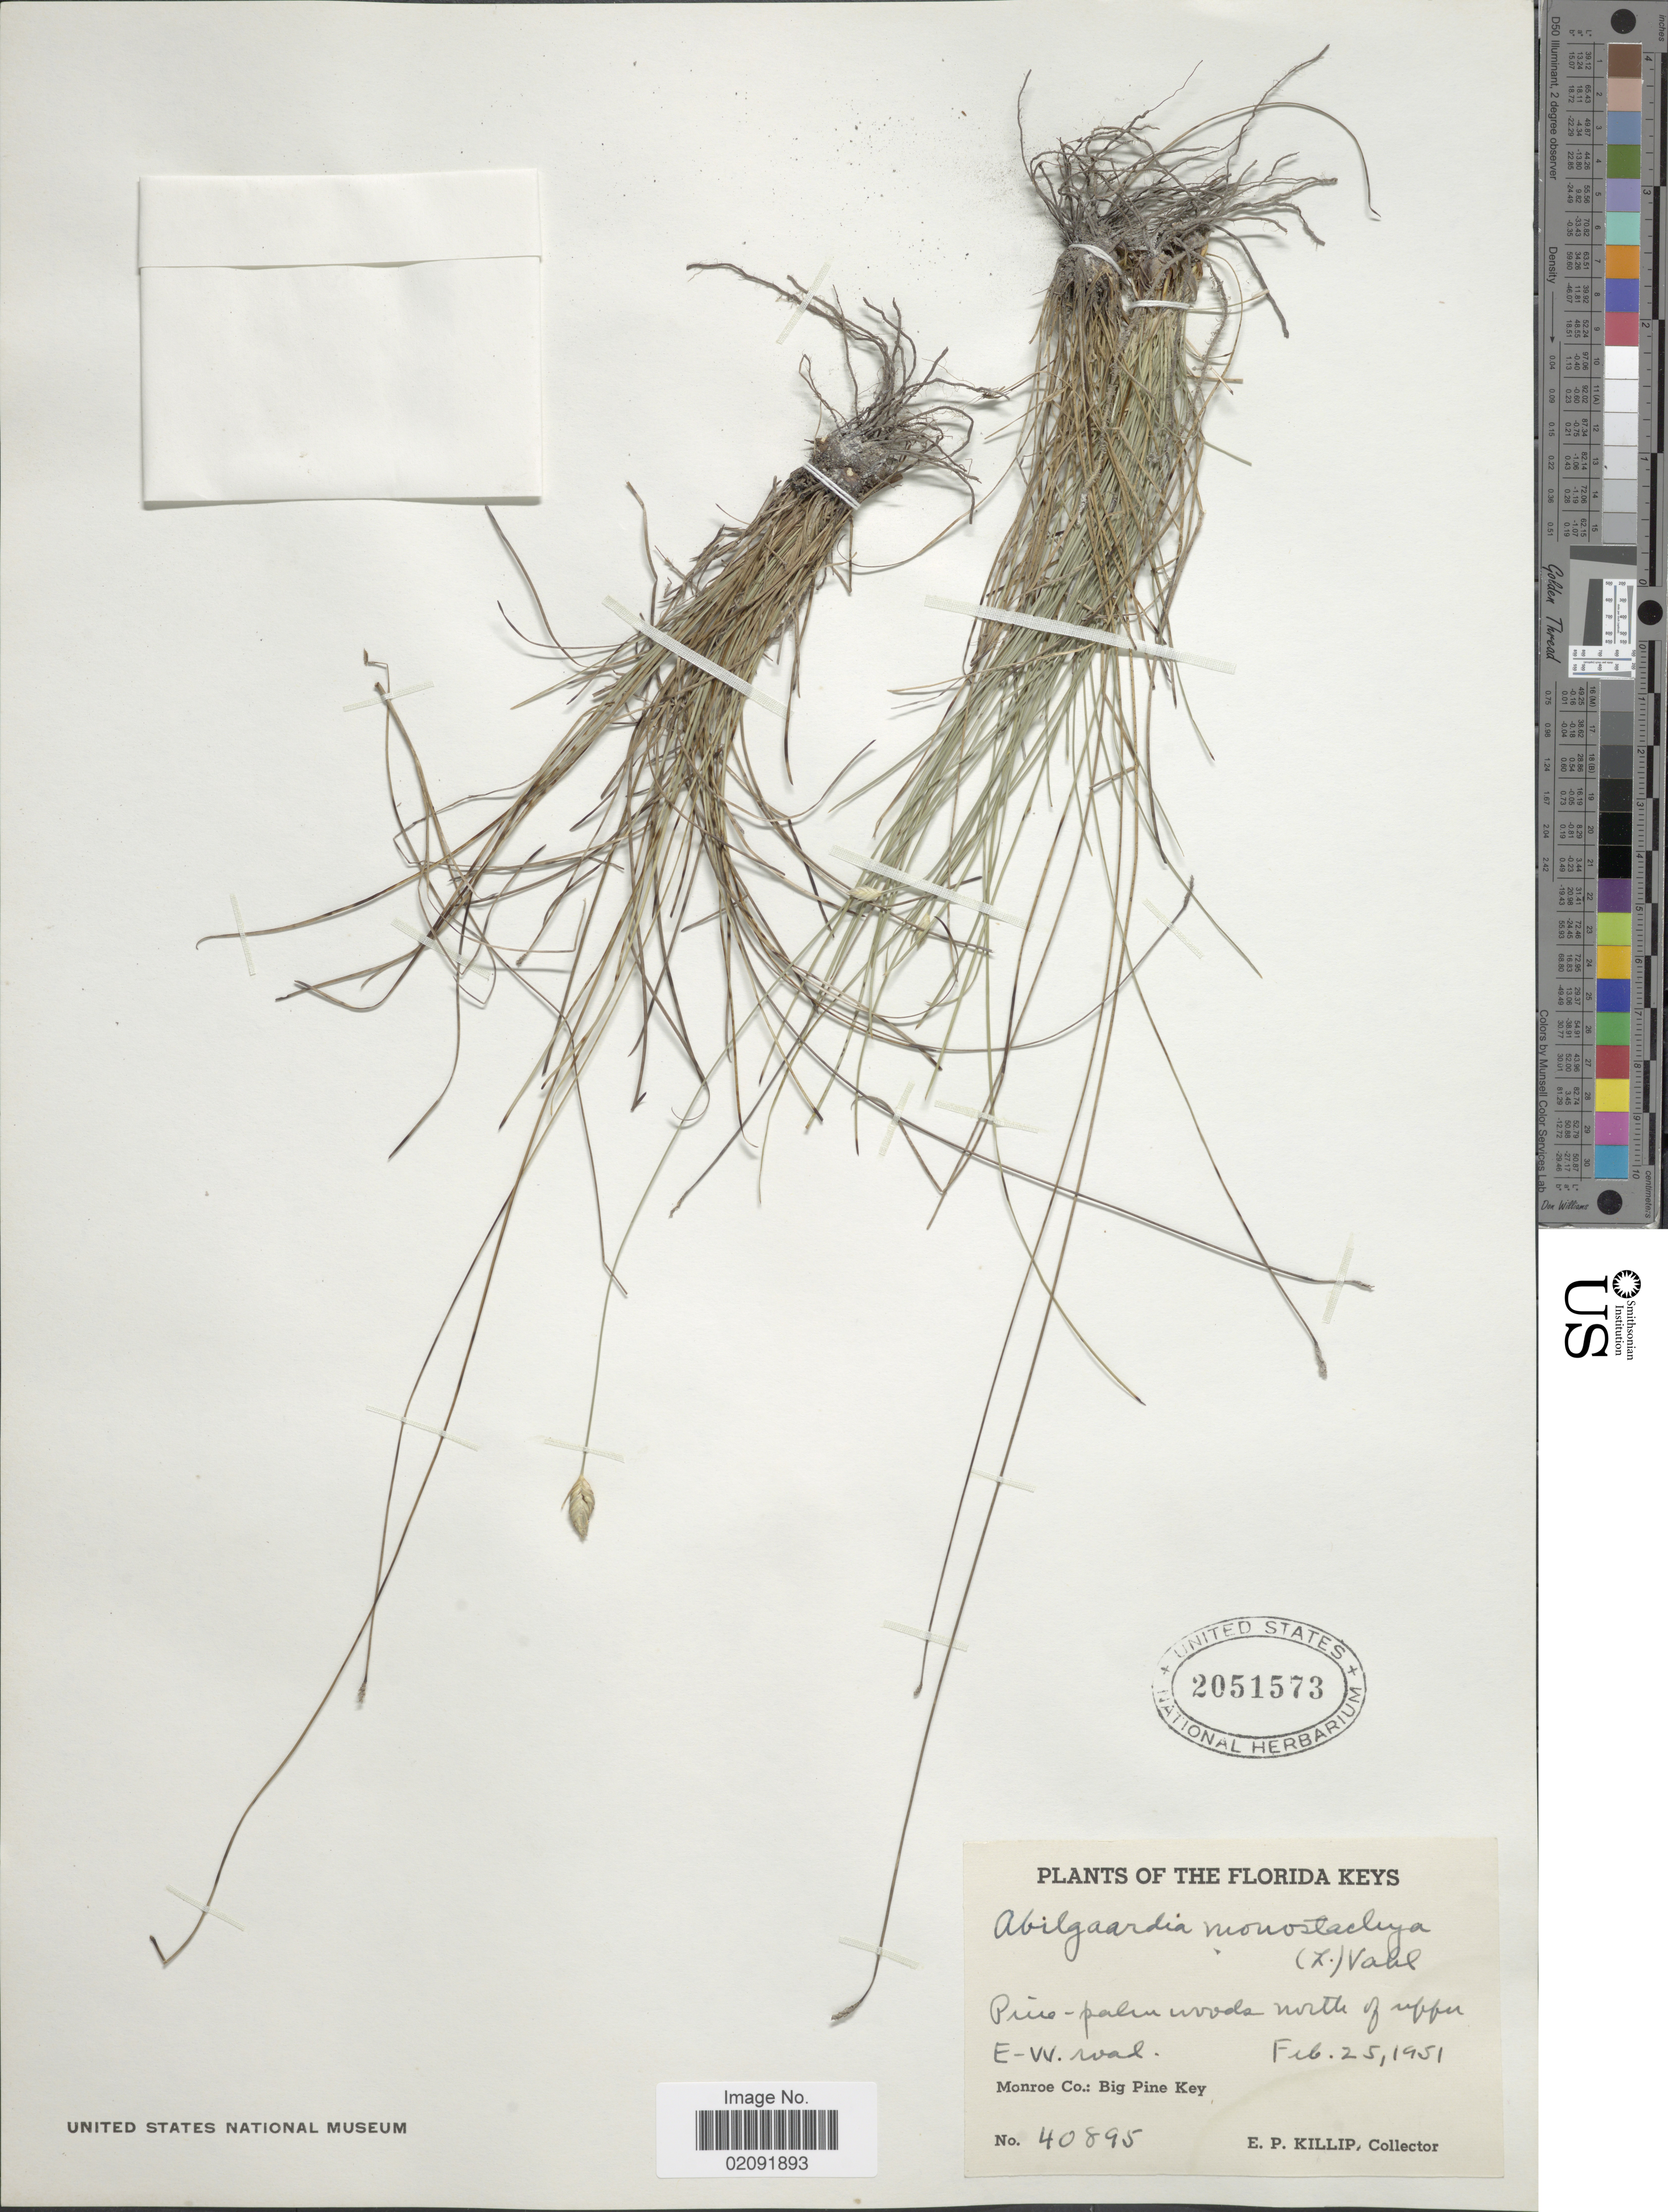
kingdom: Plantae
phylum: Tracheophyta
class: Liliopsida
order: Poales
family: Cyperaceae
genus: Abildgaardia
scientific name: Abildgaardia ovata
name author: (Burm. f.) Kral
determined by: Strong, Mark T., (BOT), Smithsonian Institution - National Museum of Natural History (UNITED STATES)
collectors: E. P. Killip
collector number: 40895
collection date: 1951-02-25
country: United States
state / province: Florida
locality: The Florida Keys, Pine-palm woods north of upper E-W road, Monroe Co: Big Pine Key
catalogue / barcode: US 2051573